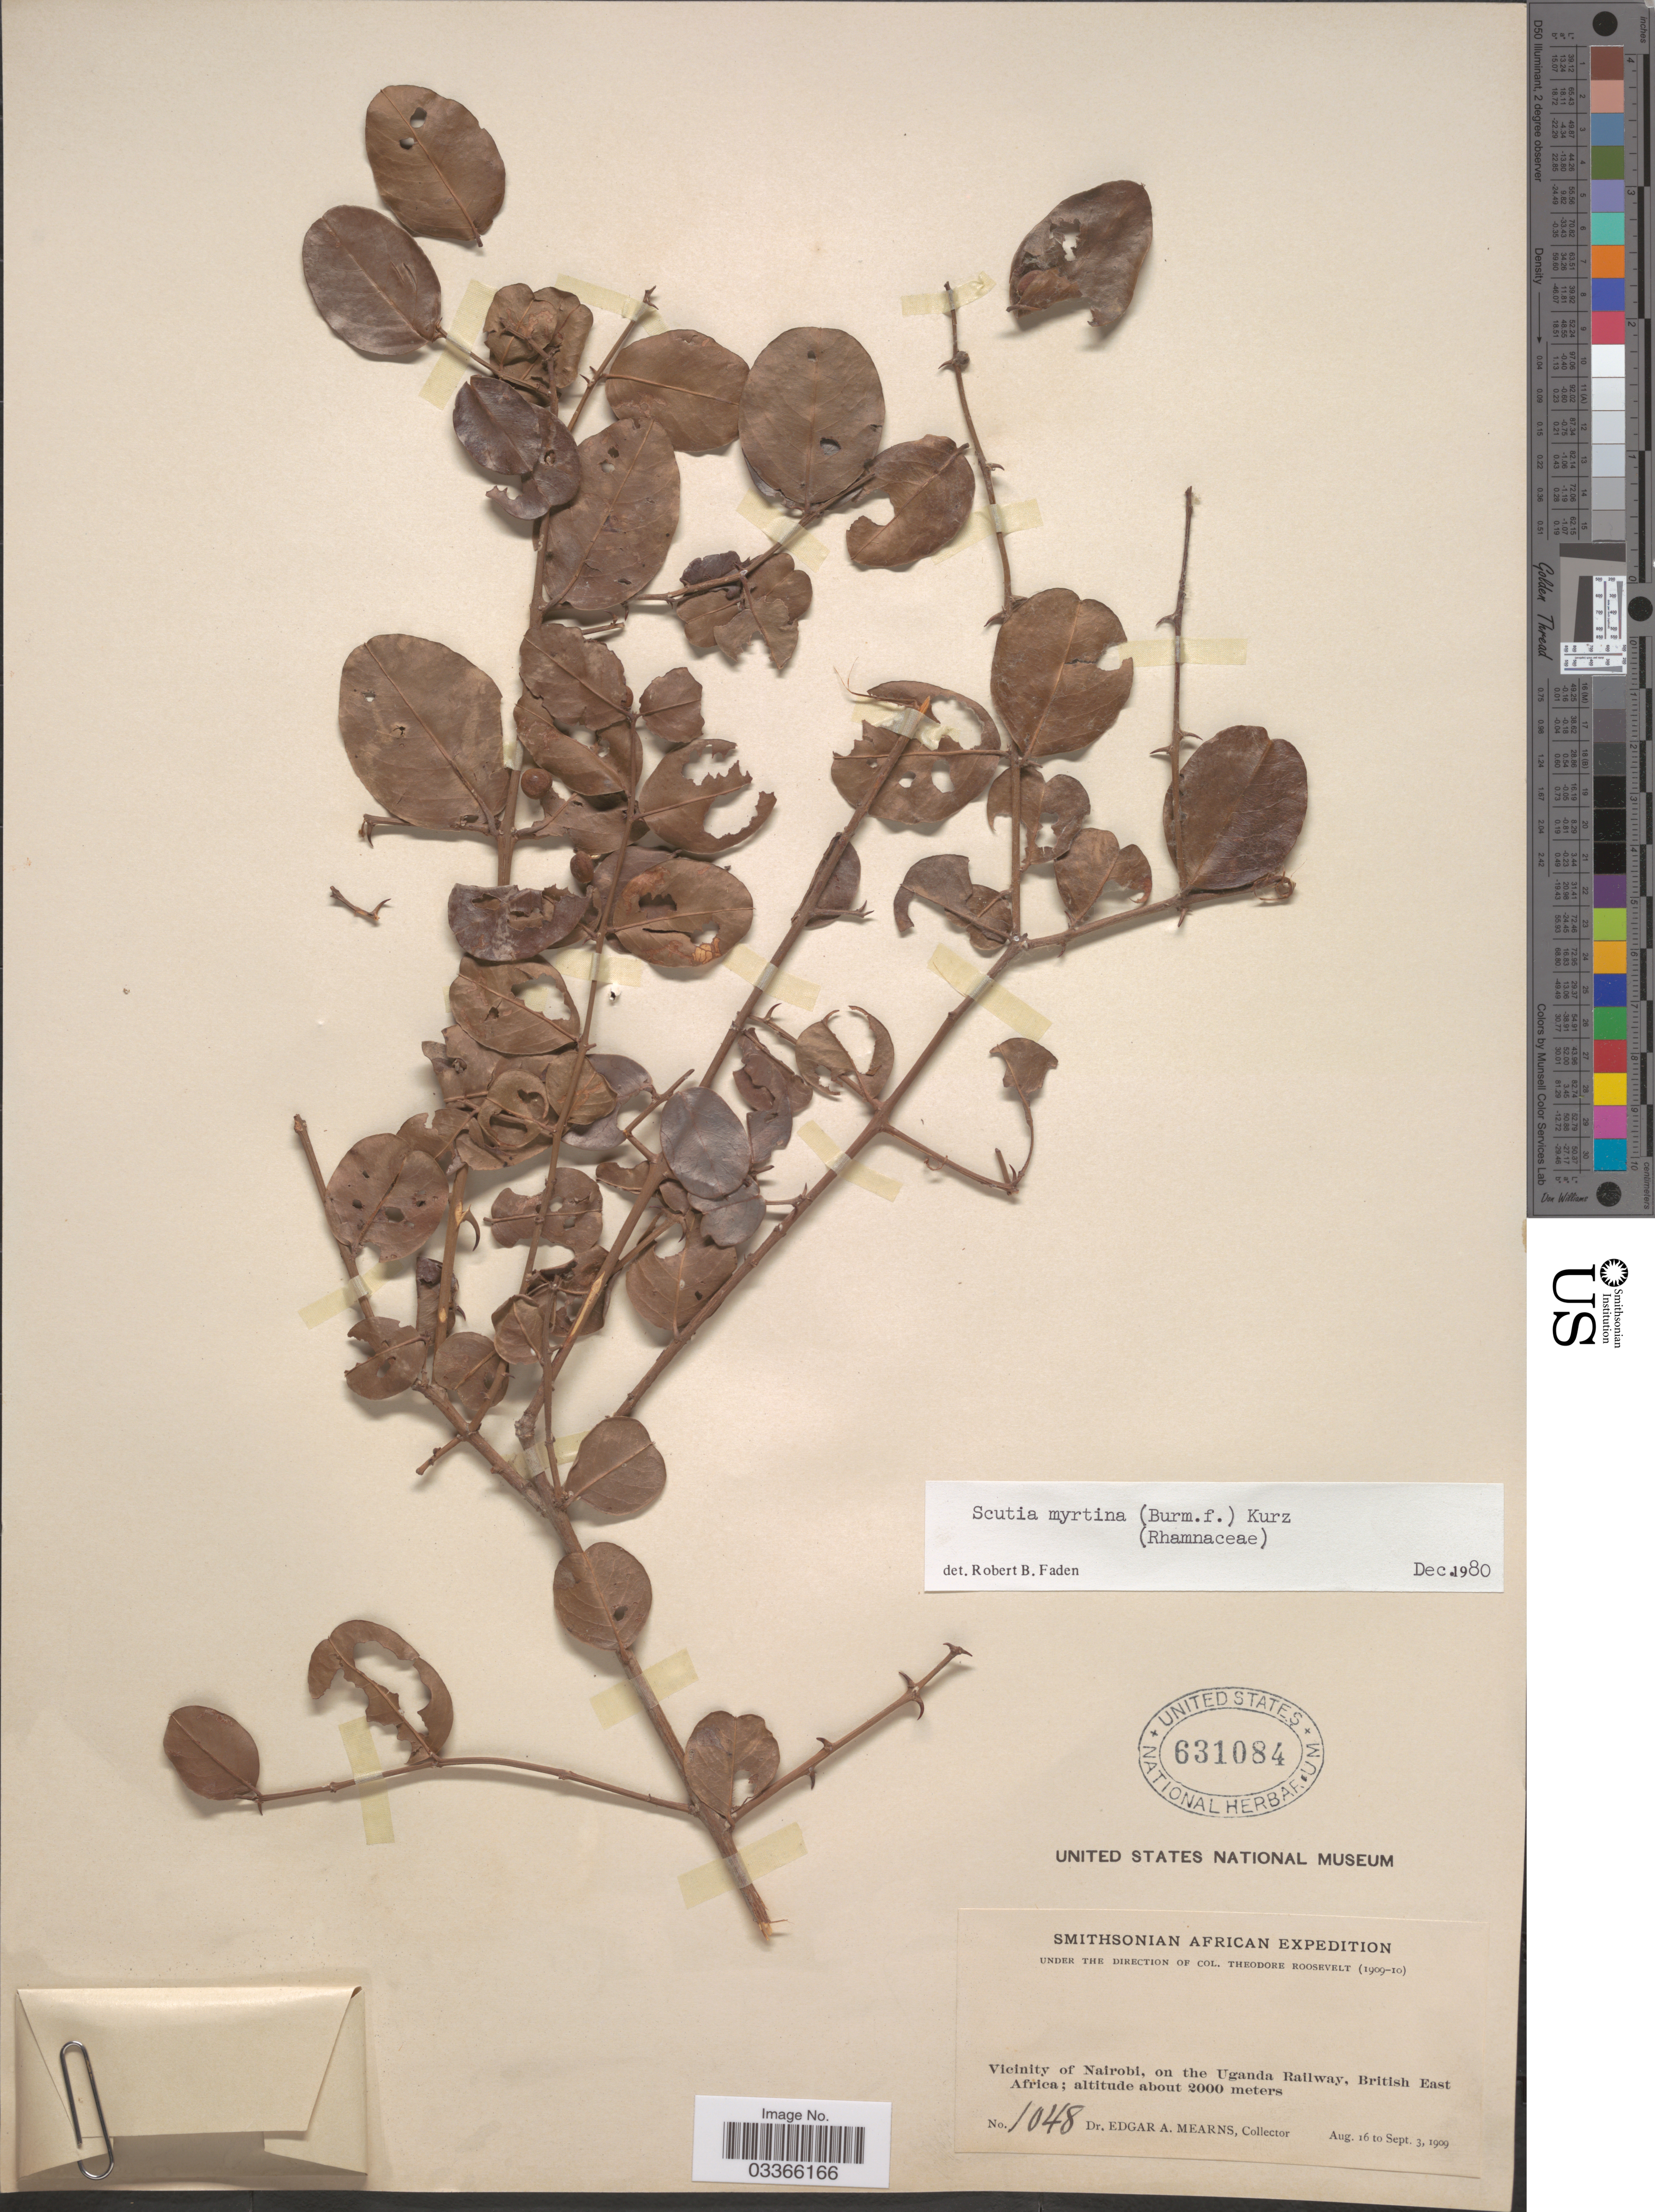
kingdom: Plantae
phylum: Tracheophyta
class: Magnoliopsida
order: Rosales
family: Rhamnaceae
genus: Scutia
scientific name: Scutia myrtina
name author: (Burm. f.) Kurz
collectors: E. A. Mearns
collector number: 1048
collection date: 1909-08-16/1909-09-03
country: Kenya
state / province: Nairobi Area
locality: Vicinity of Nairobi, on the Uganda Railway, British East Africa.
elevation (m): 2000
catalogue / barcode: US 631084